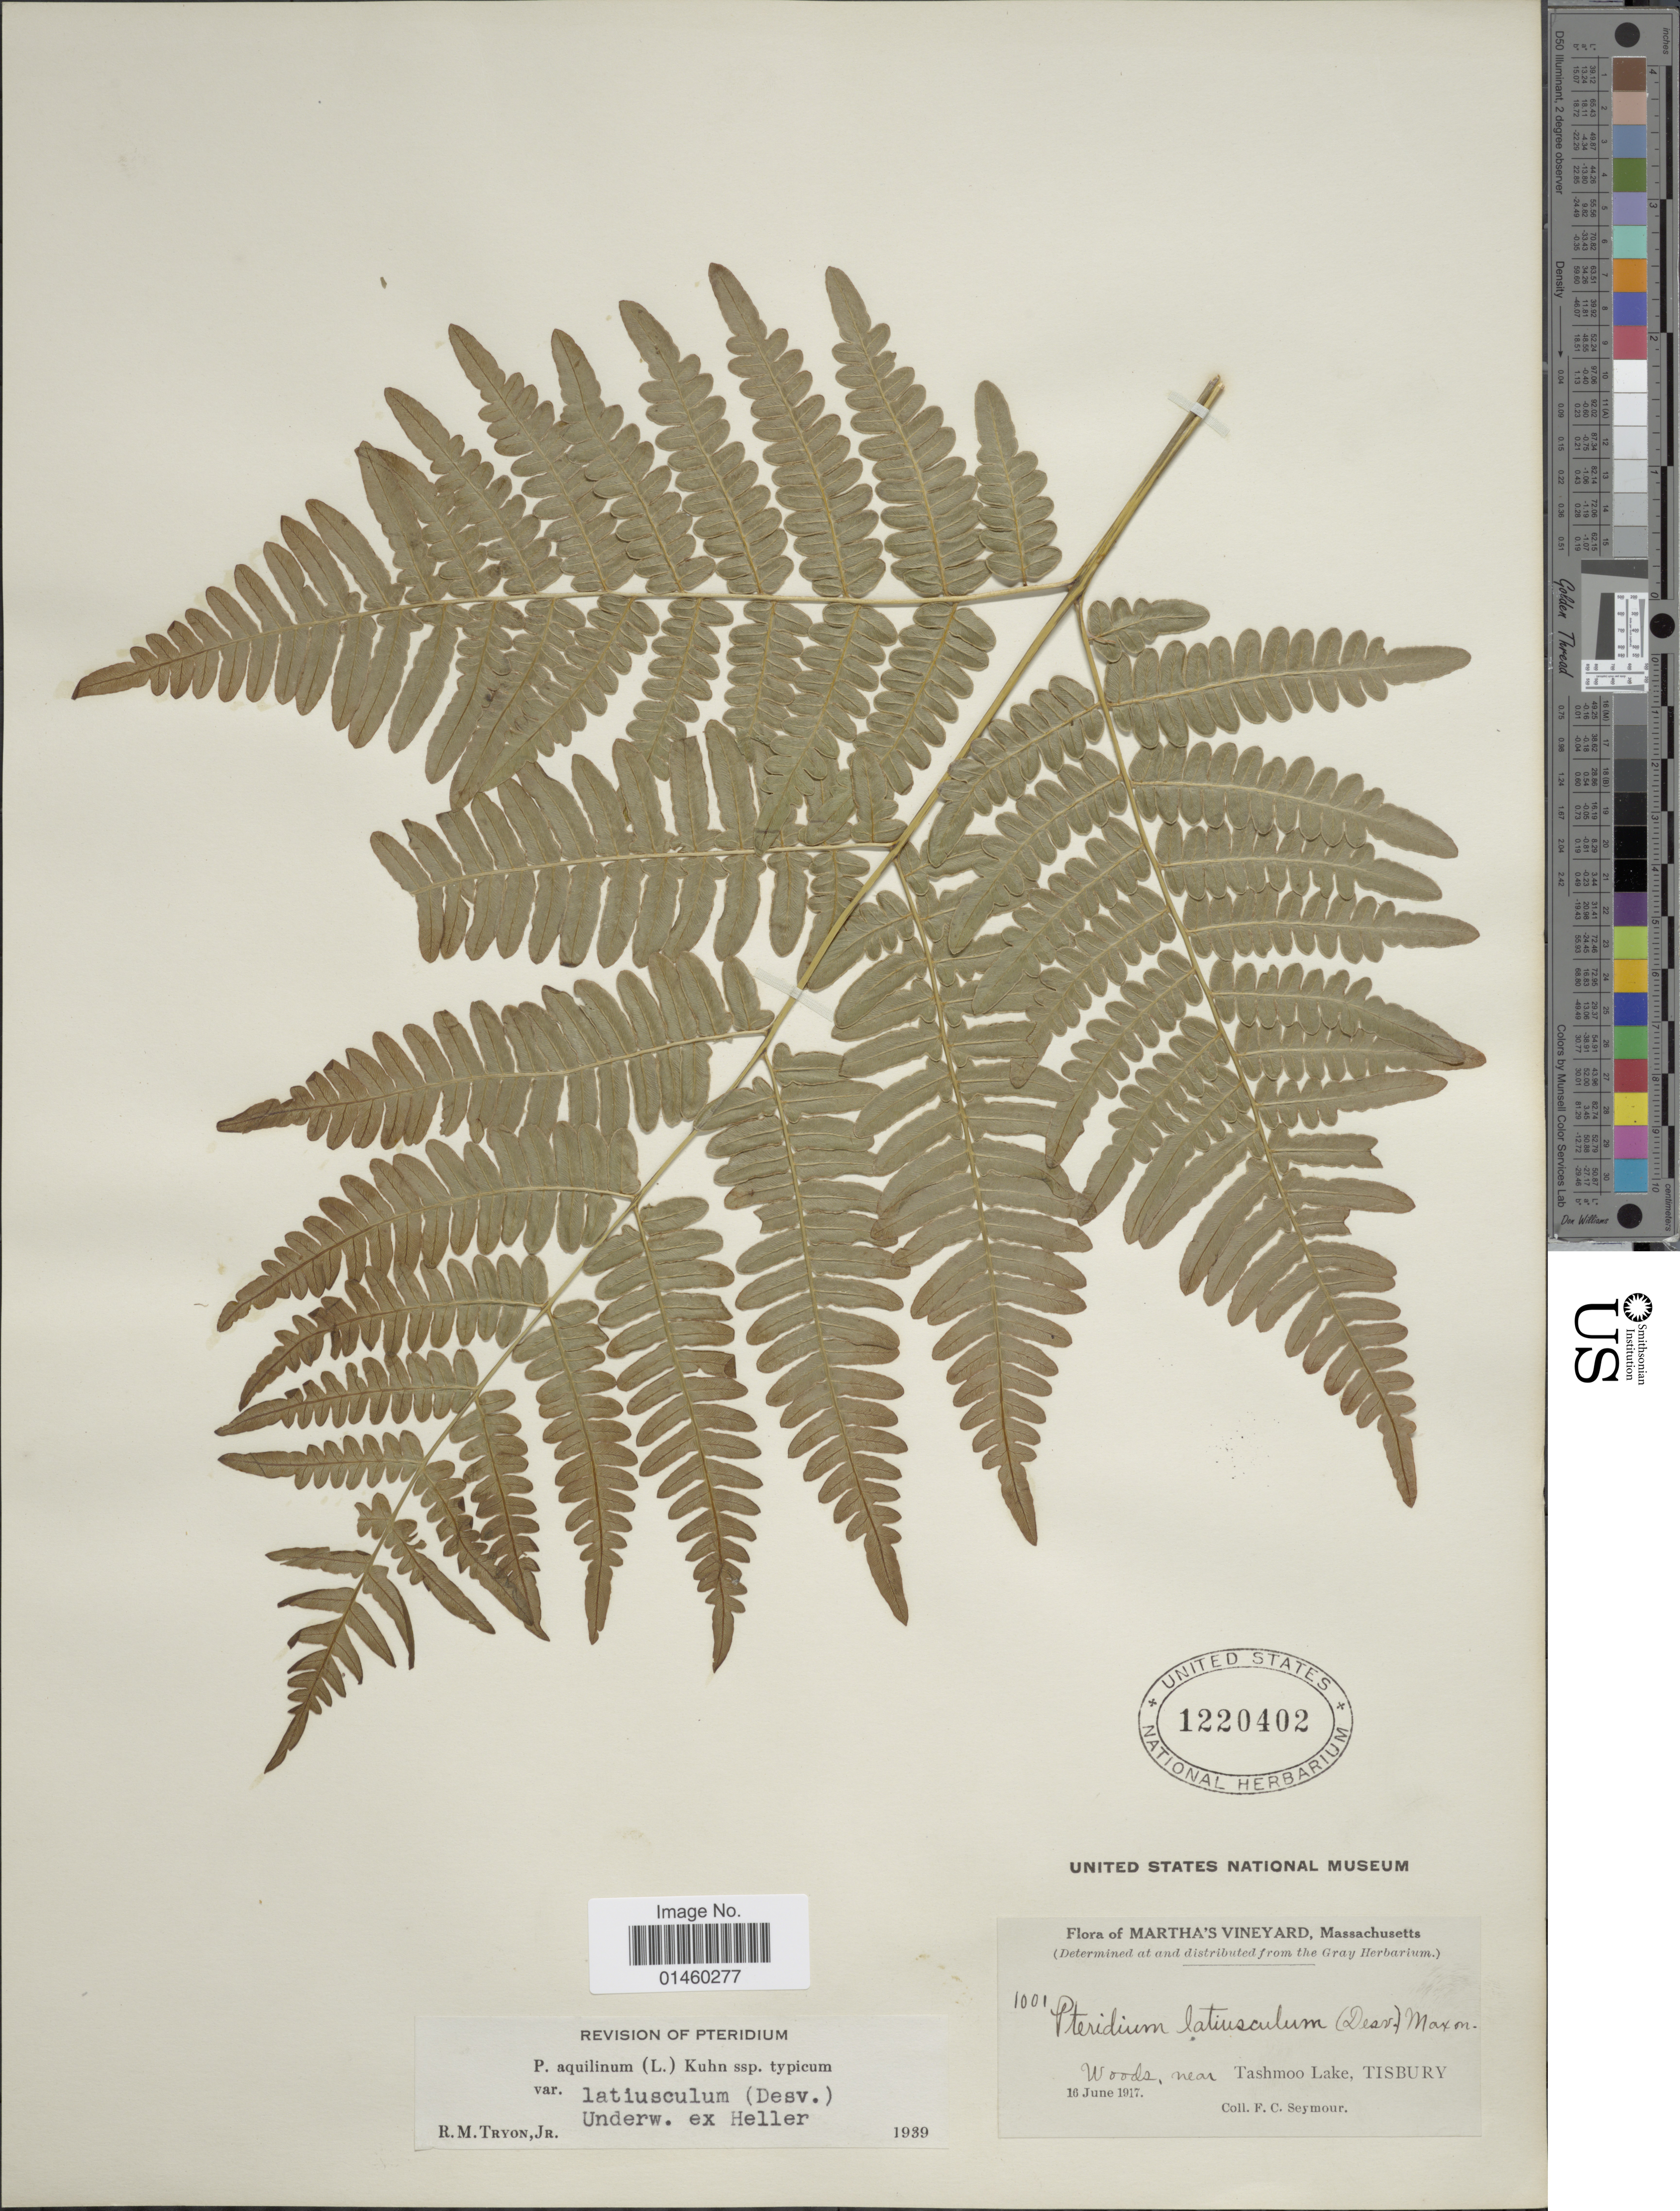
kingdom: Plantae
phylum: Tracheophyta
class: Polypodiopsida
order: Polypodiales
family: Dennstaedtiaceae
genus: Pteridium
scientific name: Pteridium aquilinum var. latiusculum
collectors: F. C. Seymour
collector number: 1001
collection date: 1917-06-16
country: United States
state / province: Massachusetts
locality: Martha's Vineyard. Woods, near Tashmoo Lake, Tisbury,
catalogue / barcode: US 1220402